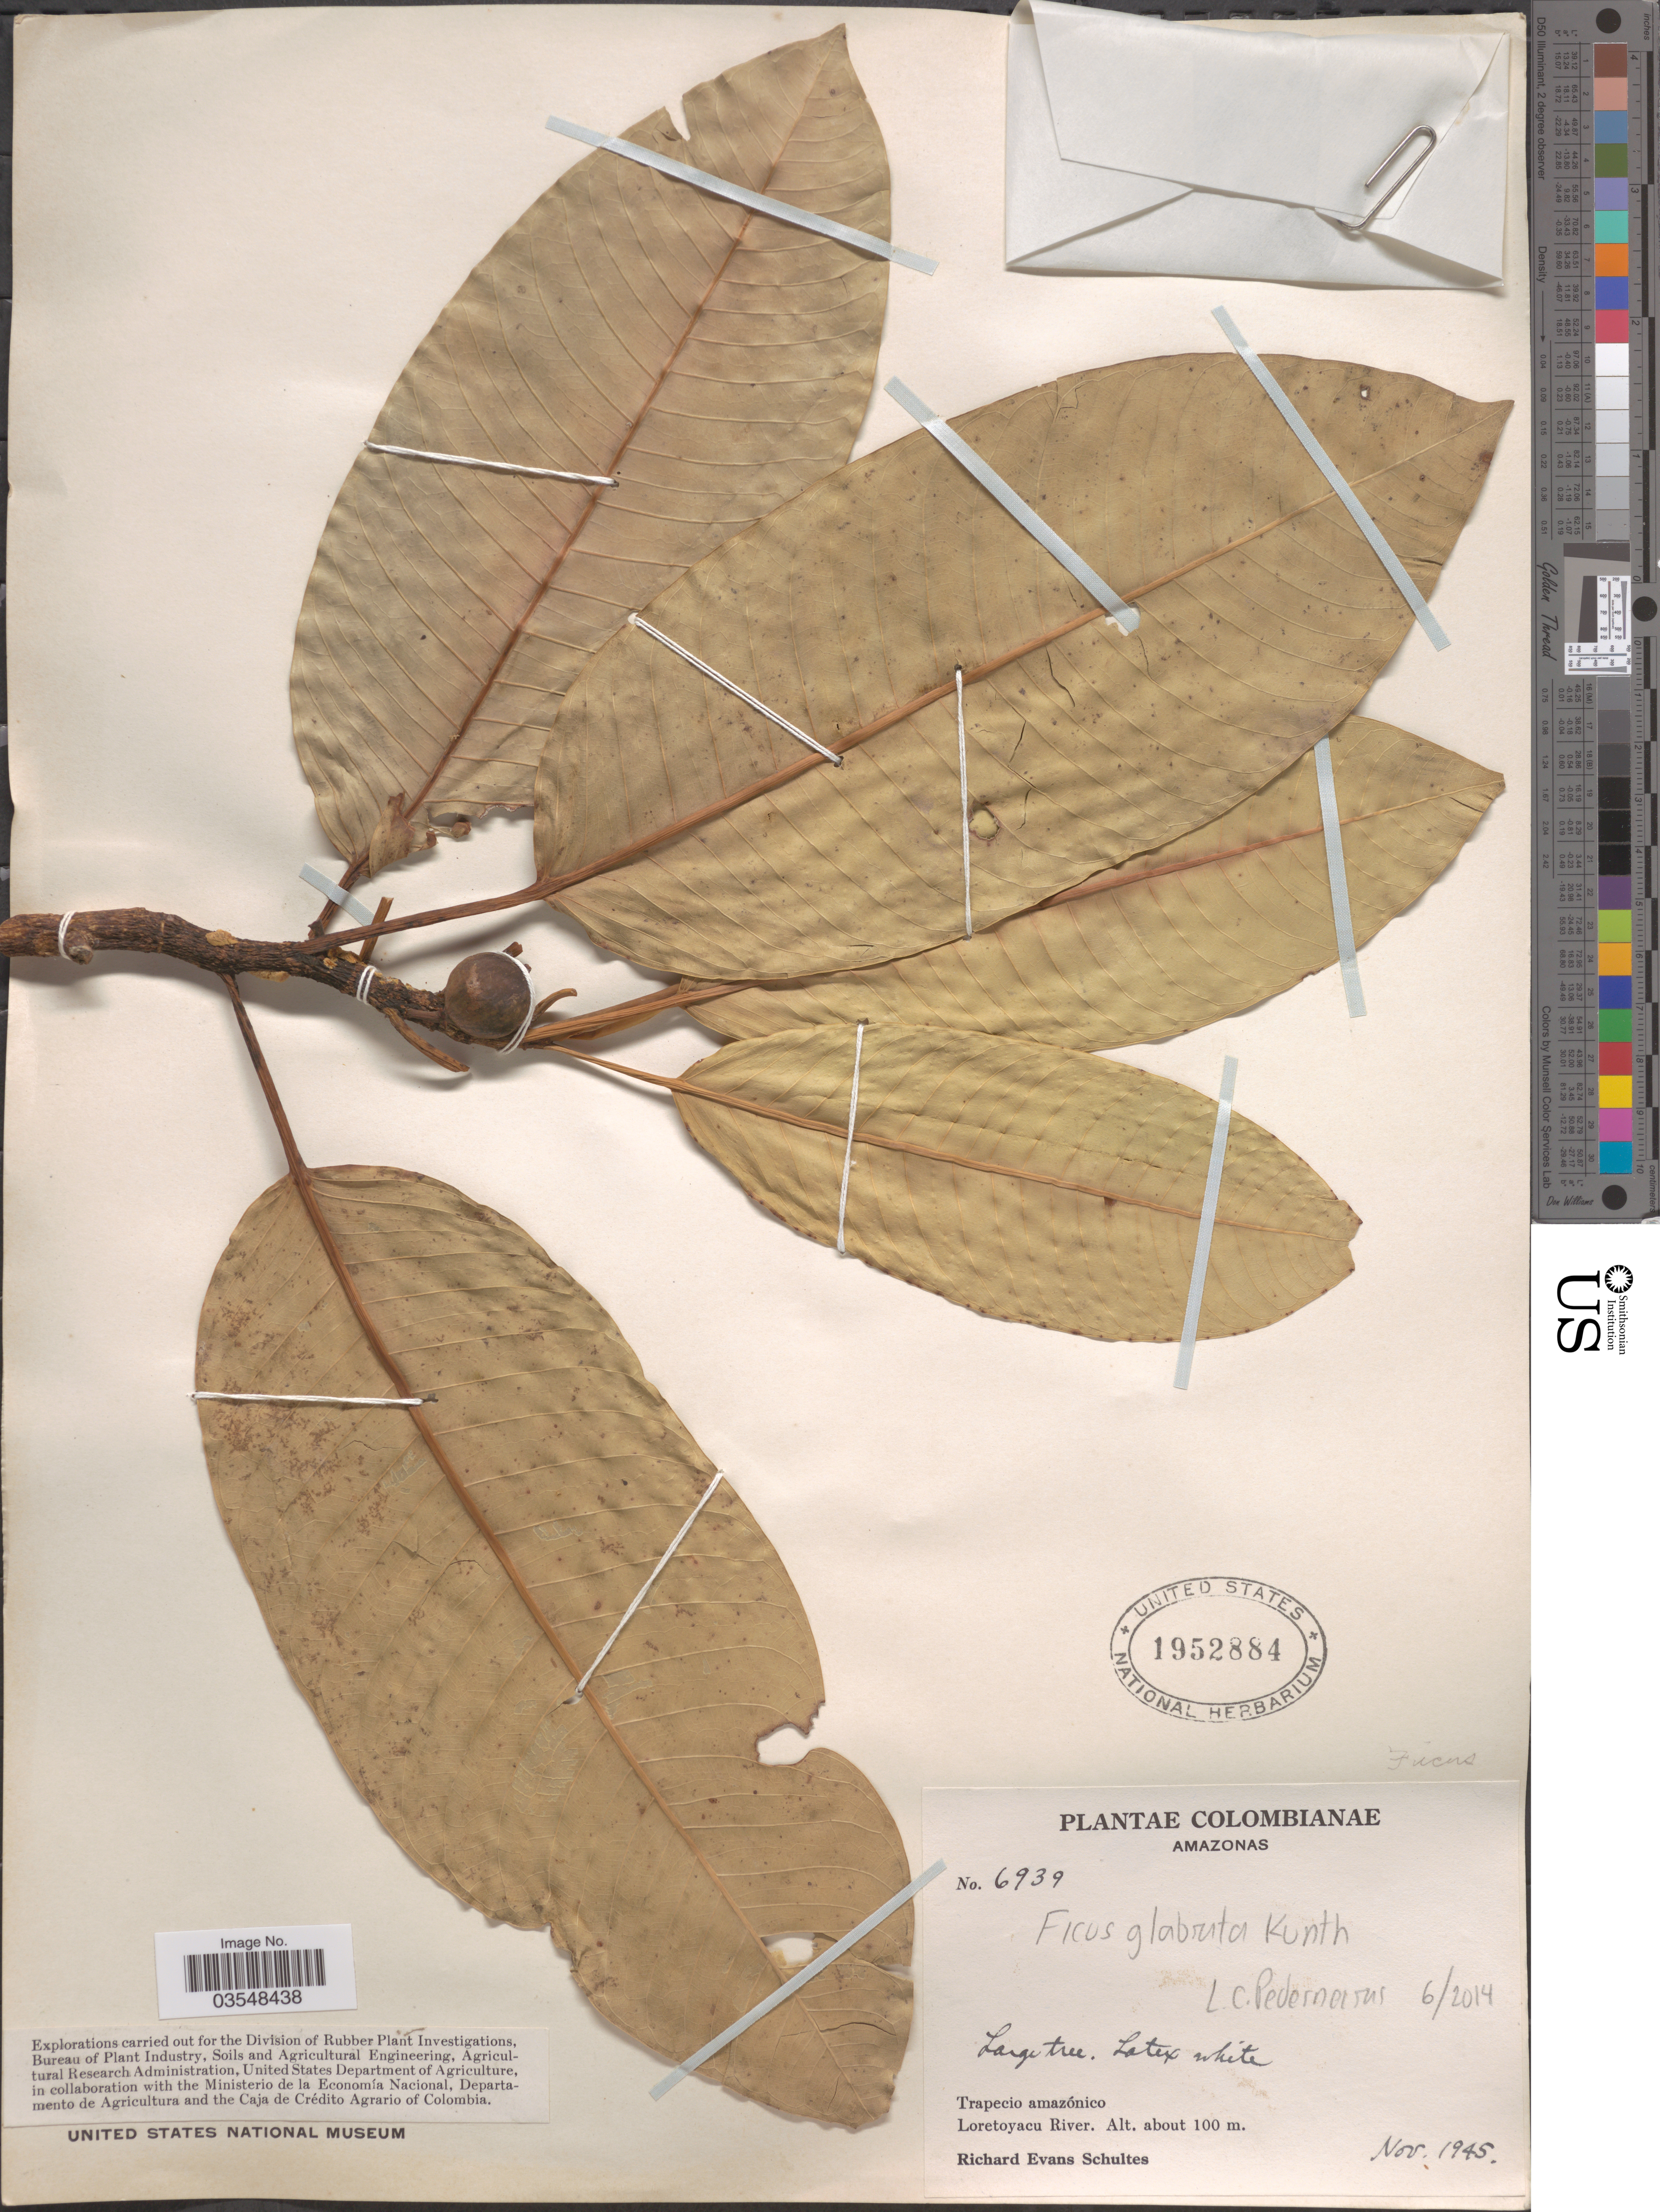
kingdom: Plantae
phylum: Tracheophyta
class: Magnoliopsida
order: Rosales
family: Moraceae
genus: Ficus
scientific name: Ficus glabrata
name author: Kunth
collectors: R. E. Schultes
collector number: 6939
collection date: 1945-11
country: Colombia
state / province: Amazônas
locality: Trapecio amazónico. Loretoyacu River.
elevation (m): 100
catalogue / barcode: US 1952884